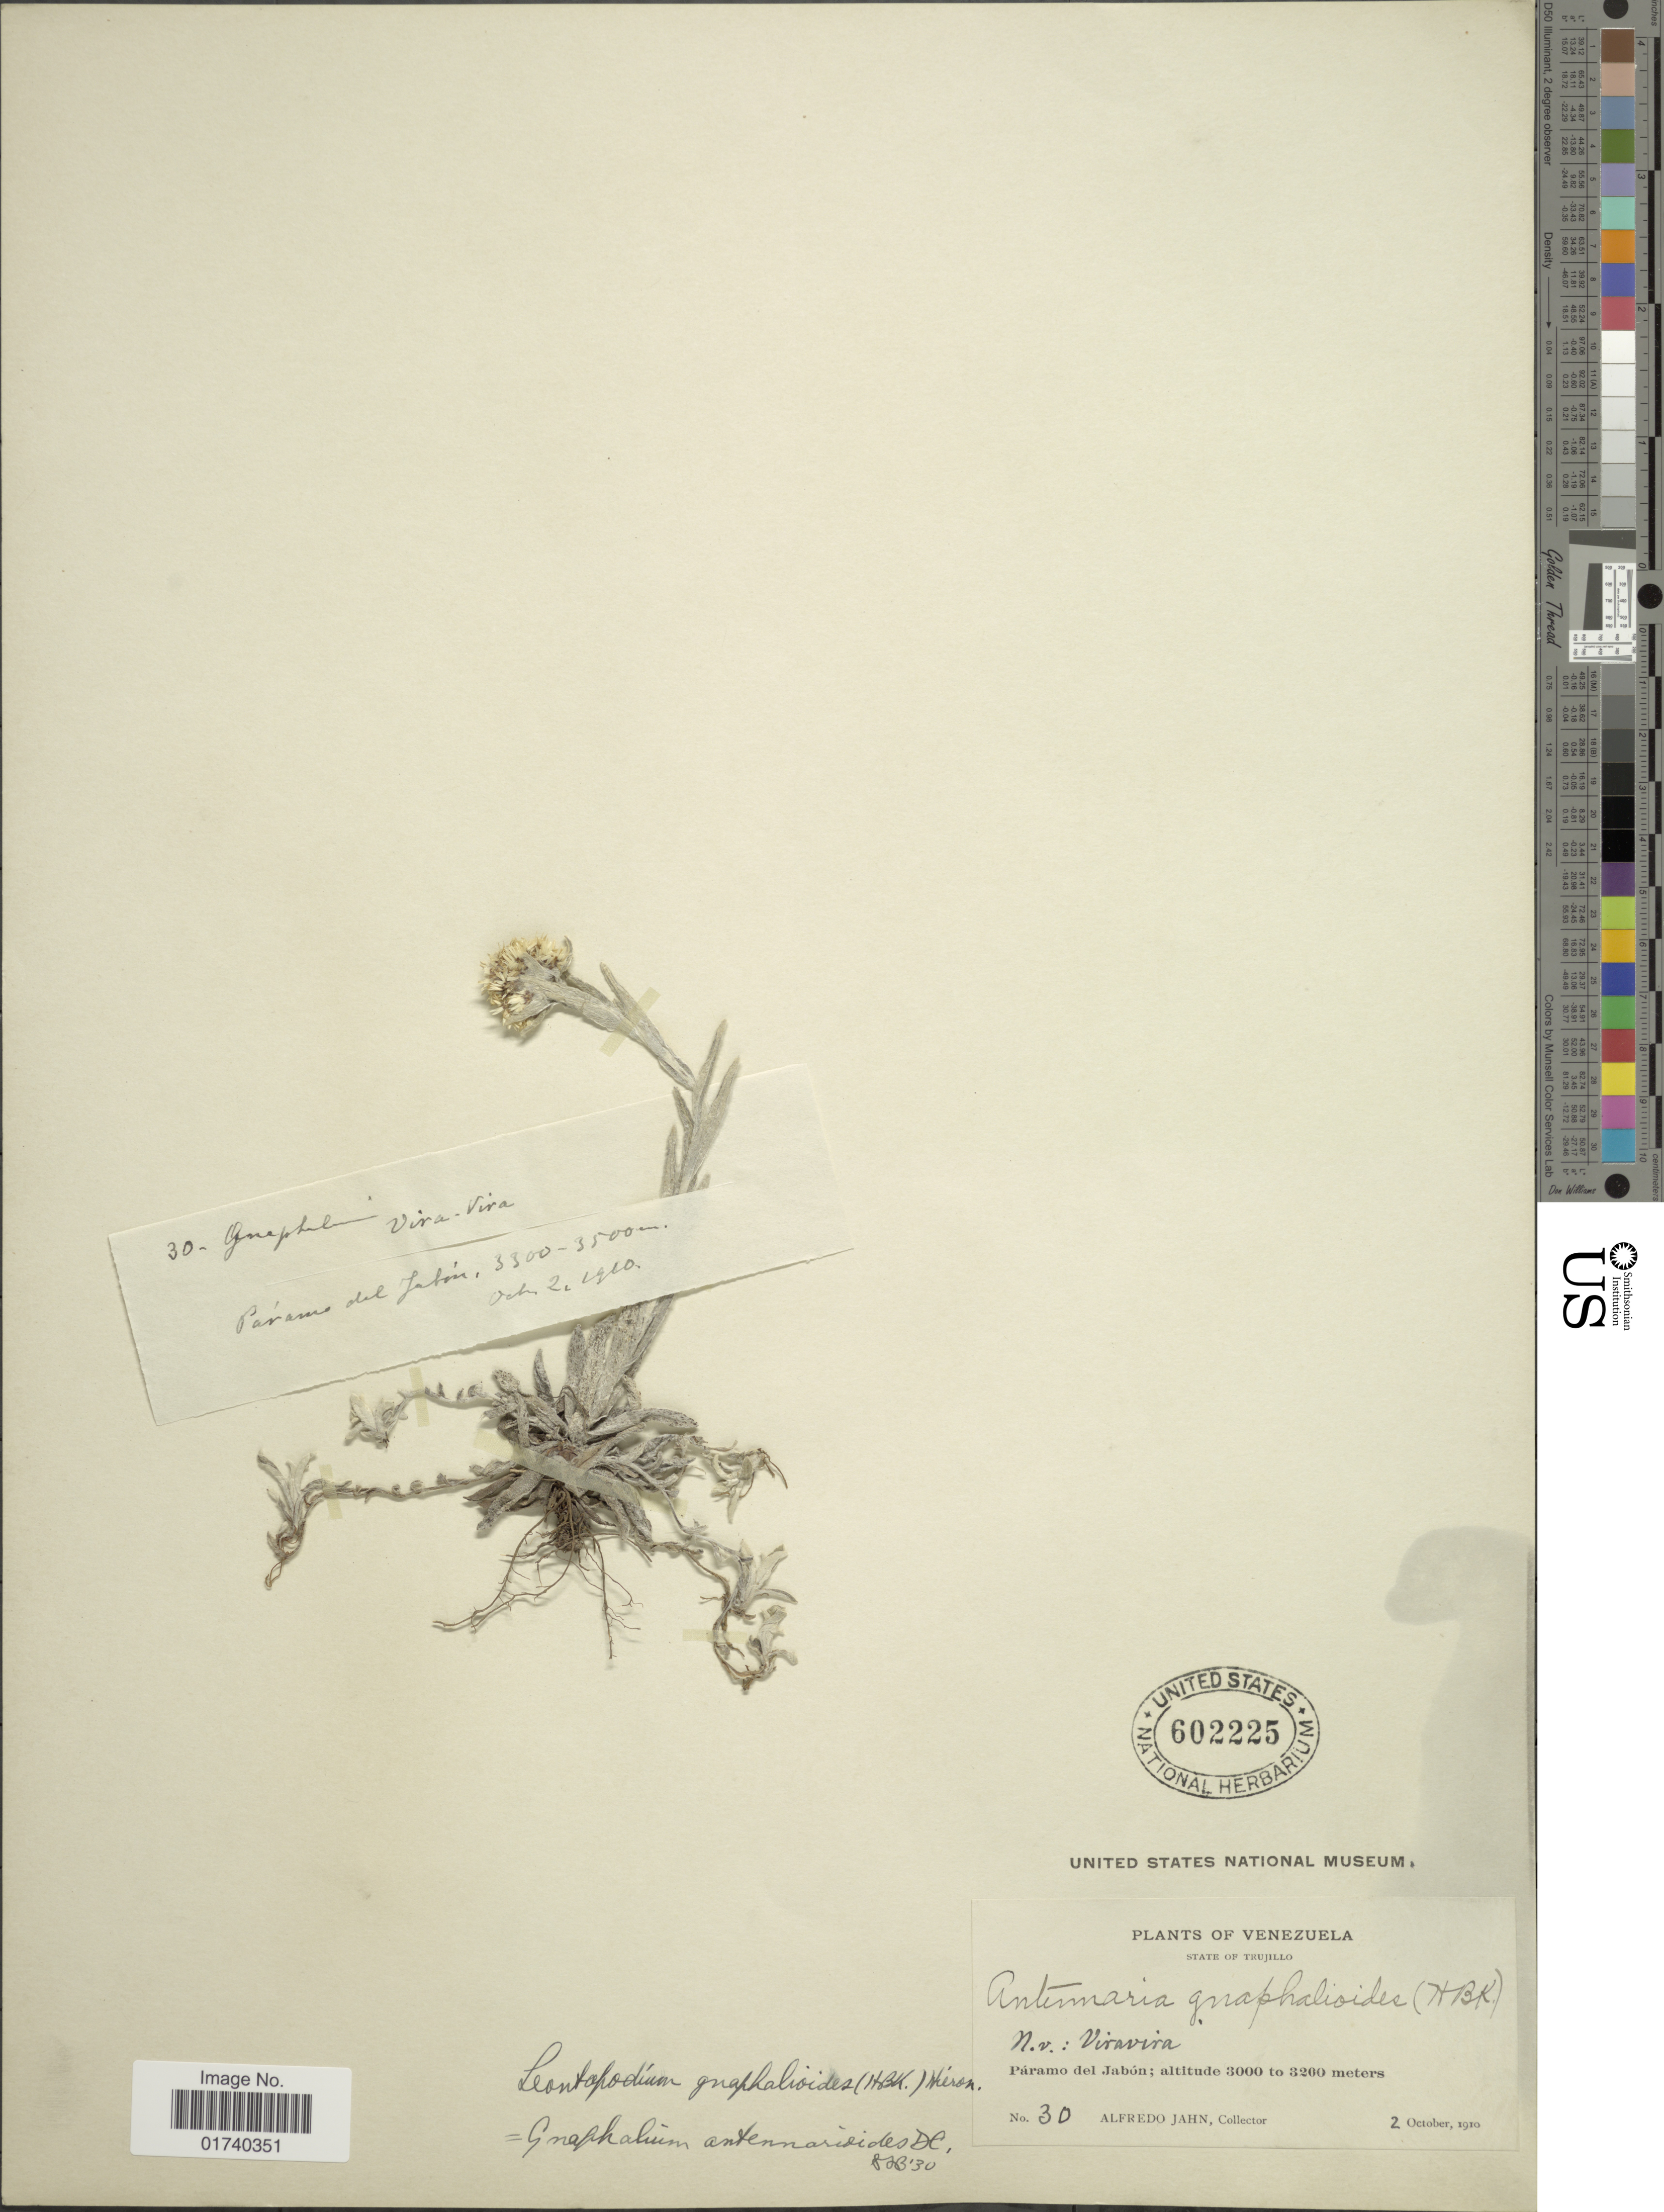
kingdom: Plantae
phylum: Tracheophyta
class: Magnoliopsida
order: Asterales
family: Asteraceae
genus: Chryselium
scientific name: Chryselium gnaphalioides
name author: (Kunth) Urtubey & S.E. Freire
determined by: Nesom, Guy L.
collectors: A. Jahn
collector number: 30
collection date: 1910-10-02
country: Venezuela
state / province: Trujillo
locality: State of Trujillo, Paramo del Jabon.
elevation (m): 3000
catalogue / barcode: US 602225